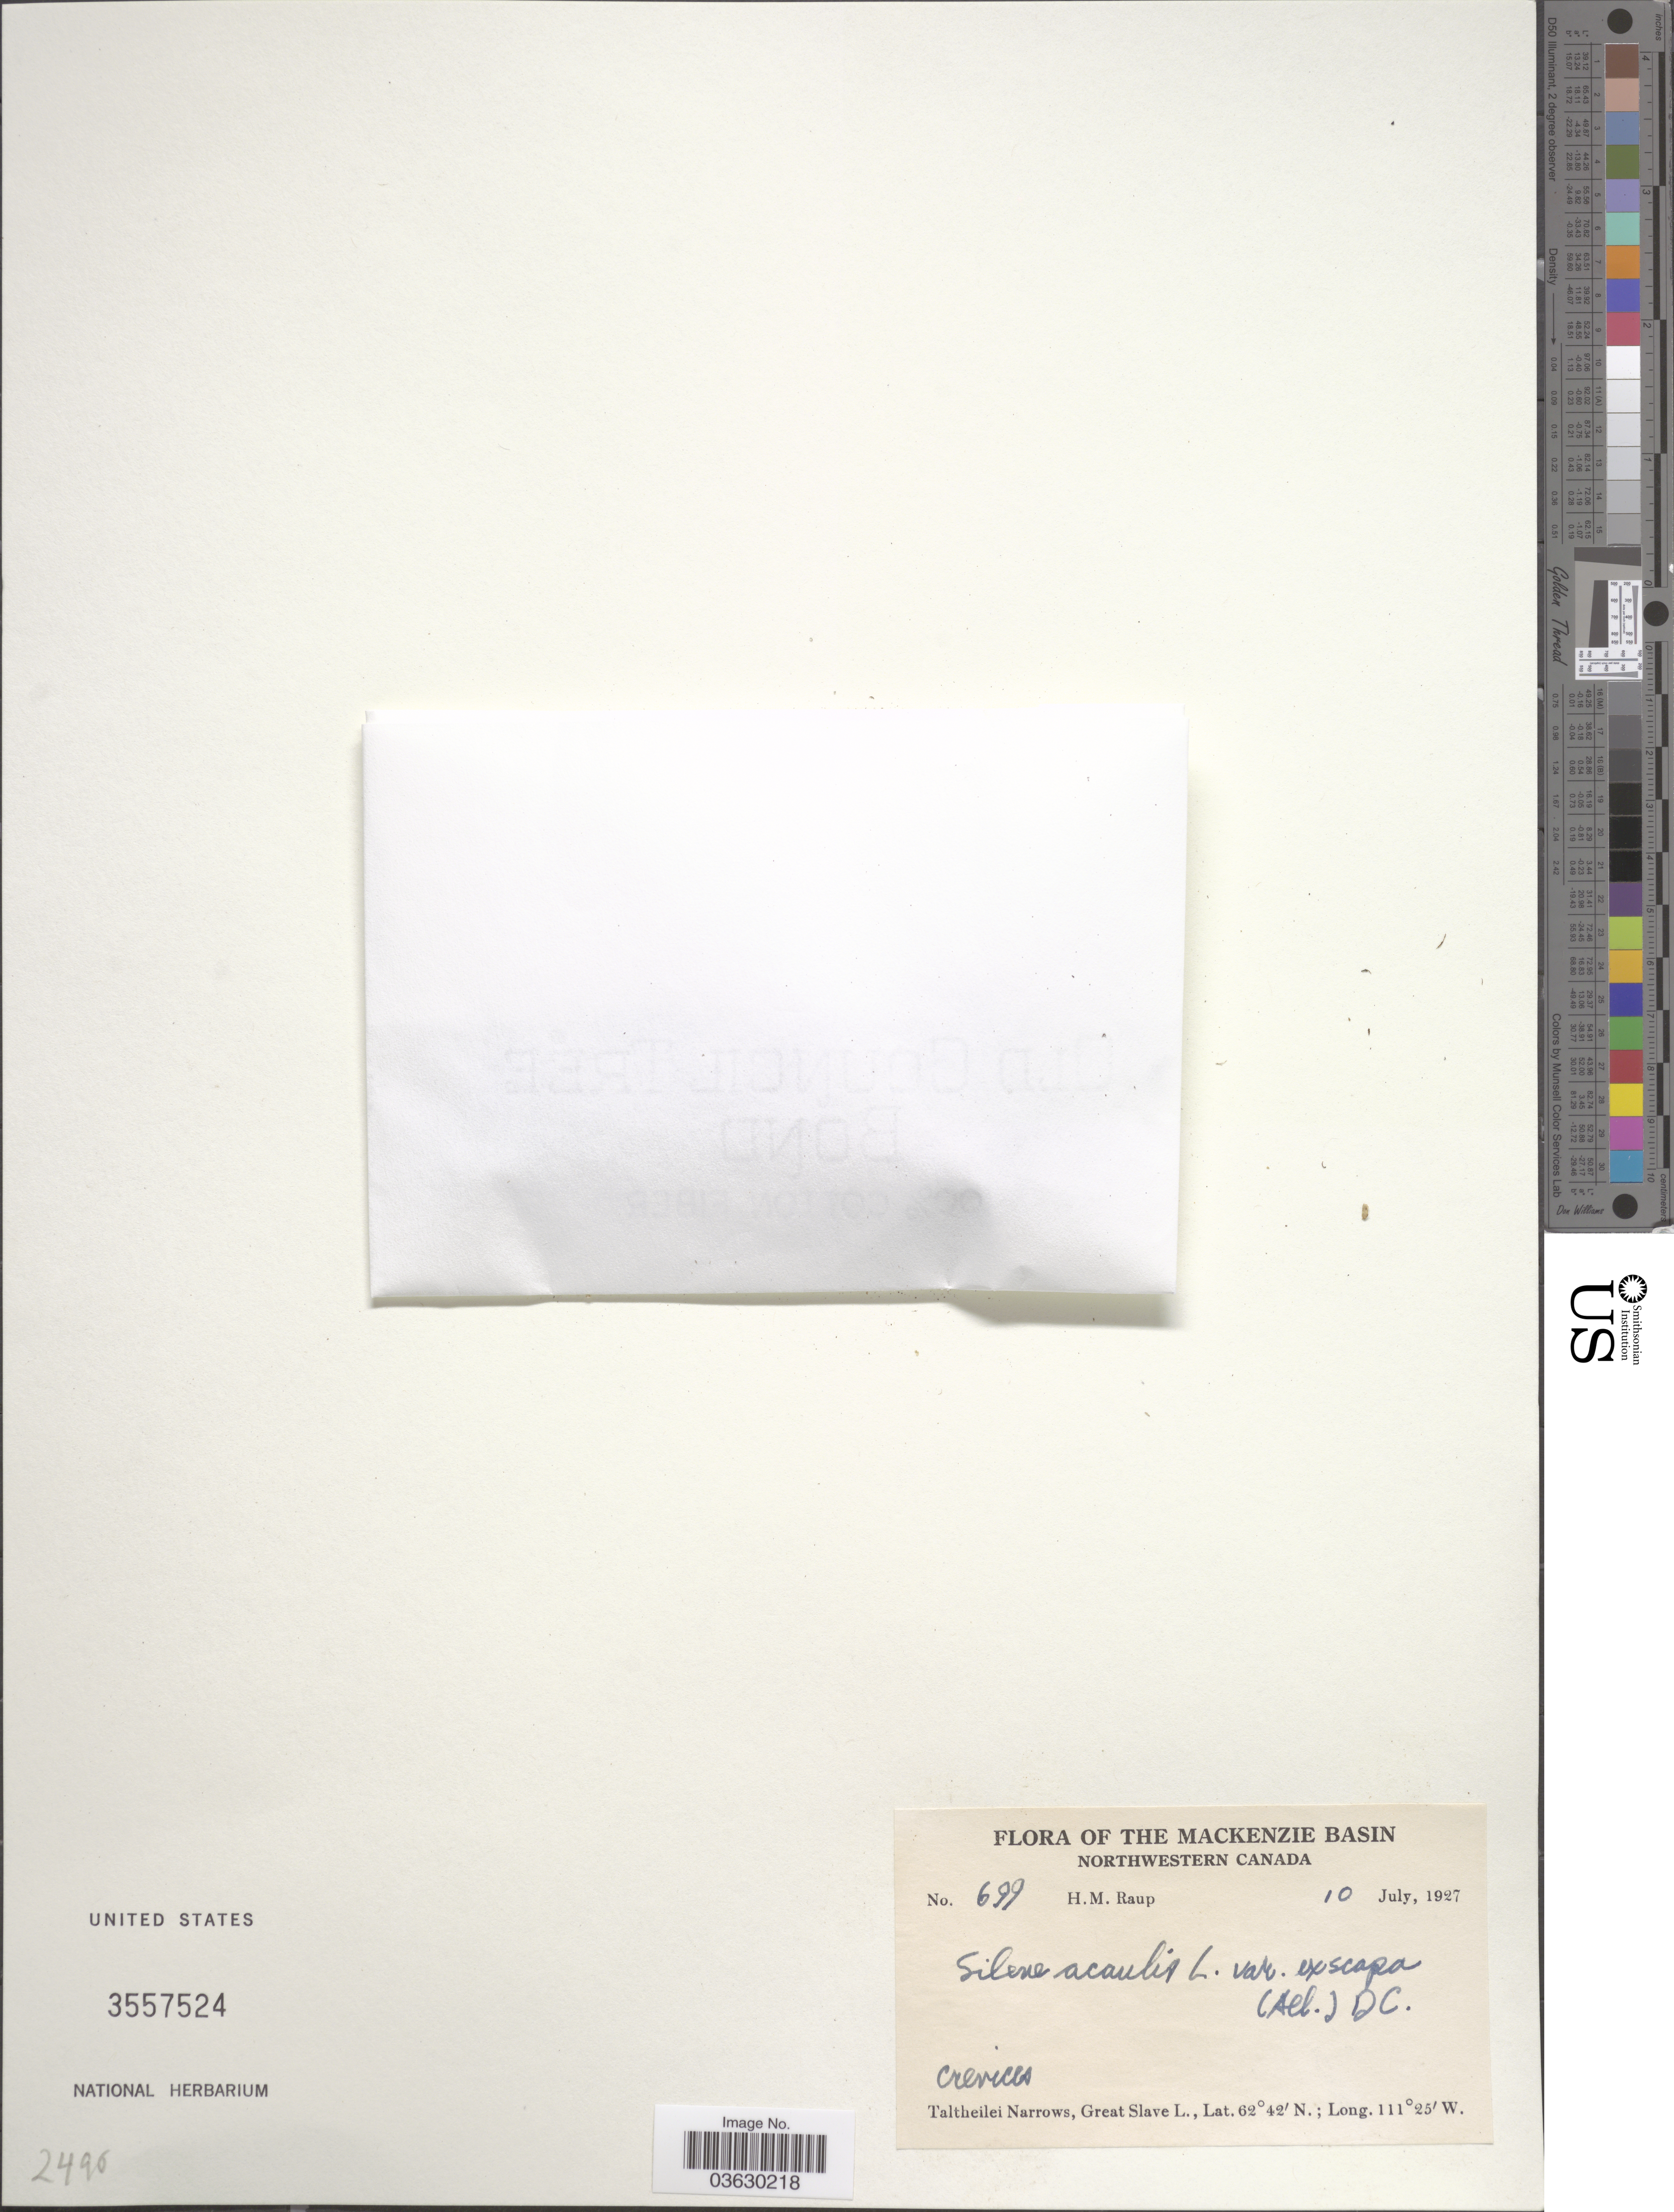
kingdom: Plantae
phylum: Tracheophyta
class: Magnoliopsida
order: Caryophyllales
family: Caryophyllaceae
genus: Silene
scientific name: Silene acaulis var. exscapa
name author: (All.) DC.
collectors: H. Raup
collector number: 699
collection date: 1927-07-10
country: Canada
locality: The Mackenzie Basin. Northwestern Canada. Taltheilei Narrows, Great Slave L.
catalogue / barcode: US 3557524